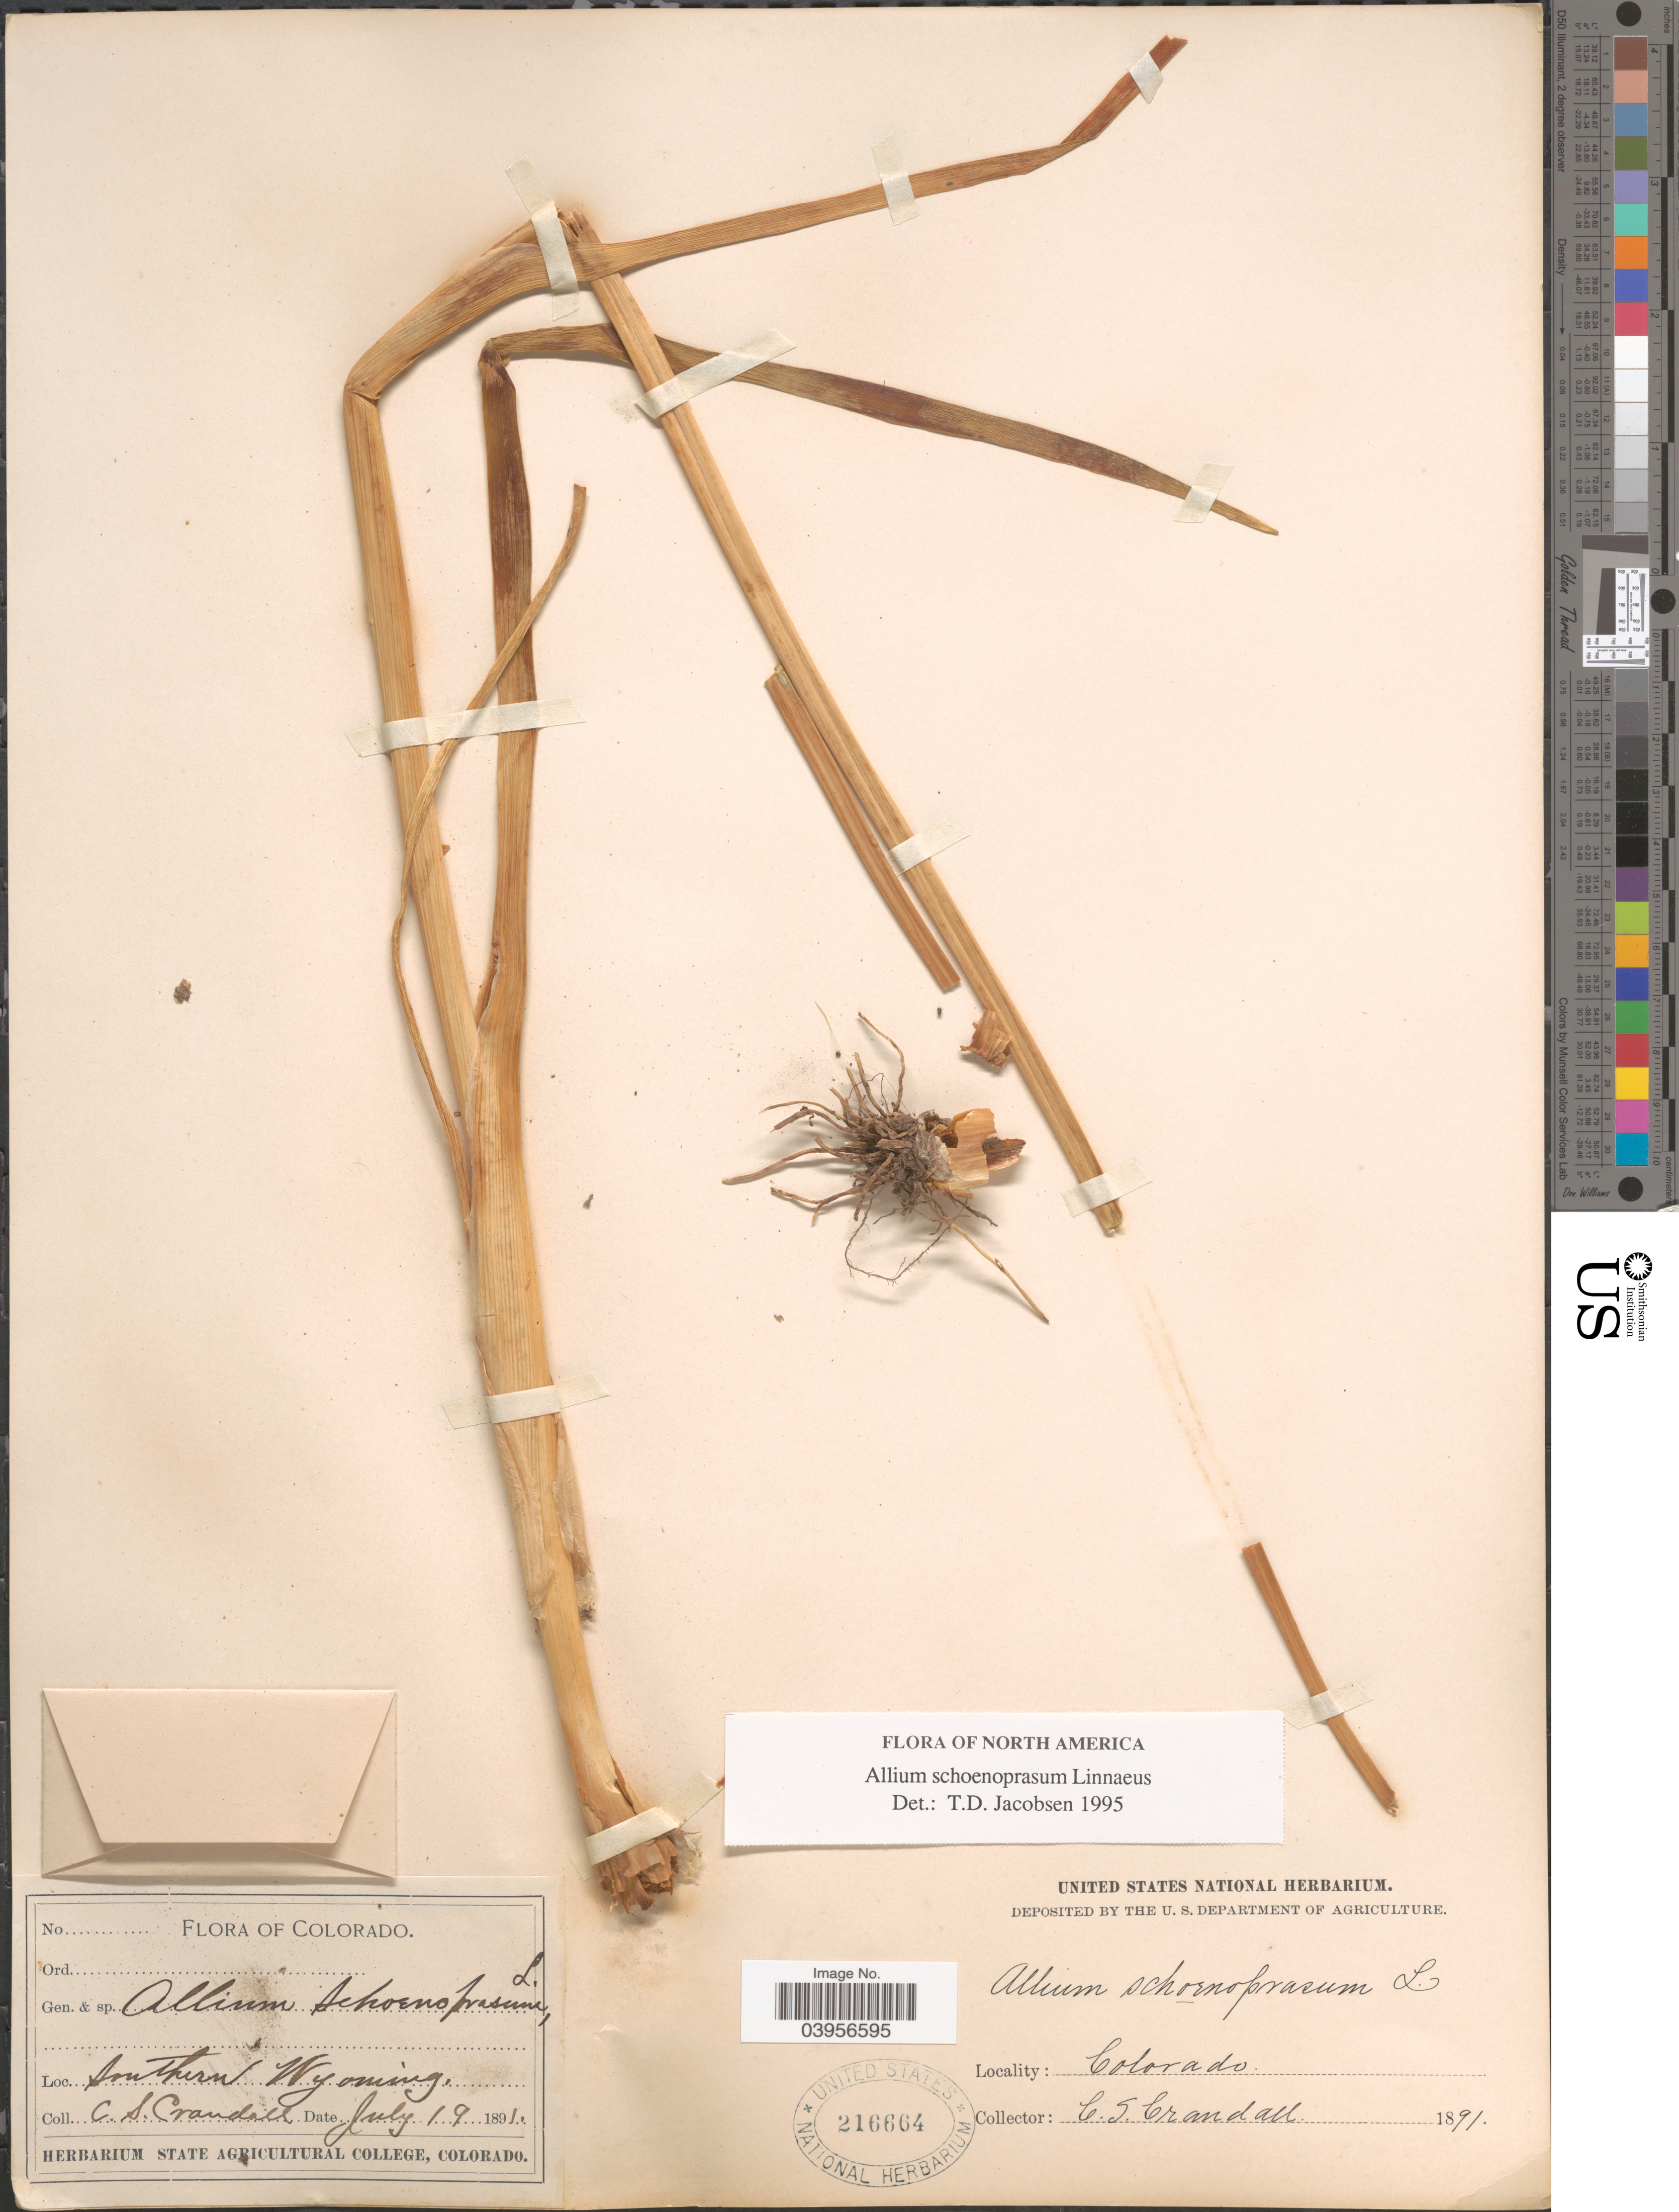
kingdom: Plantae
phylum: Tracheophyta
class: Liliopsida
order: Asparagales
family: Amaryllidaceae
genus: Allium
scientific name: Allium schoenoprasum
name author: L.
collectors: C. Crandall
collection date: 1891-07-19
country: United States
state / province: Colorado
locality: Southern Wyoming.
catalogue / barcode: US 216664